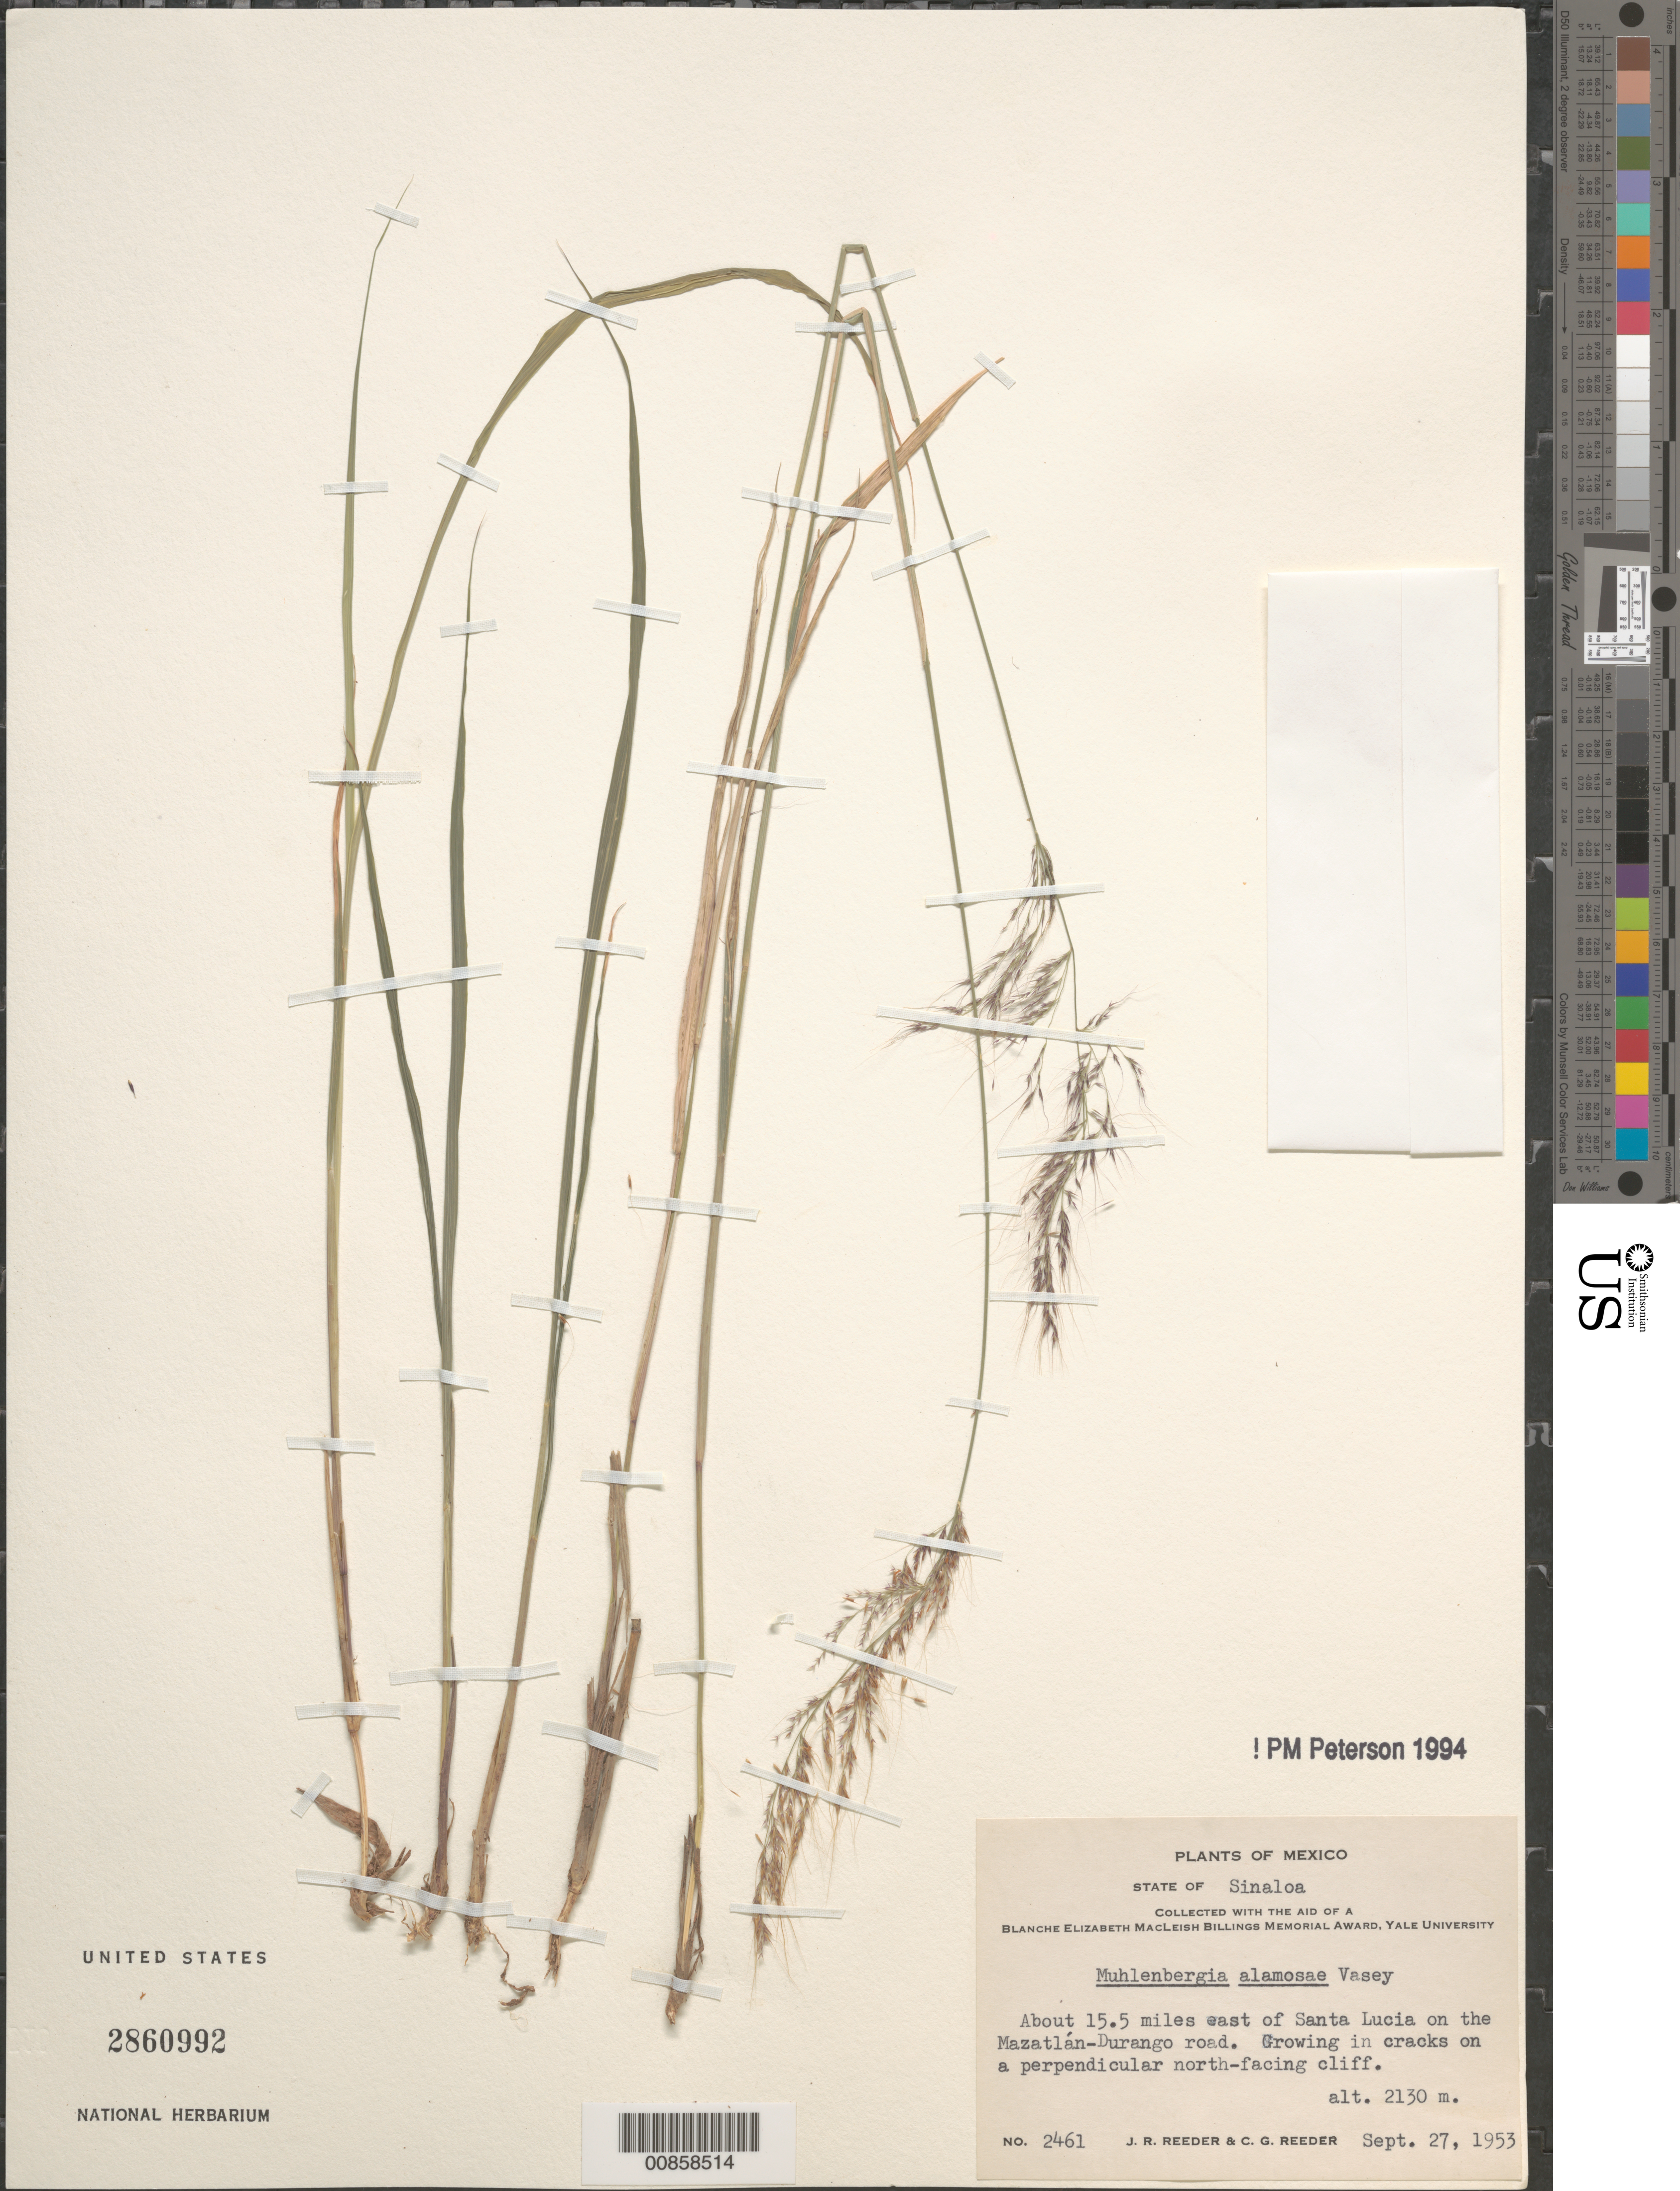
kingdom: Plantae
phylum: Tracheophyta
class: Liliopsida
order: Poales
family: Poaceae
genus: Muhlenbergia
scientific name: Muhlenbergia alamosae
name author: Vasey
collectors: C. G. Reeder & J. R. Reeder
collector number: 2461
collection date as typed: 27 Sep 1953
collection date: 1953-09-27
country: Mexico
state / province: Sinaloa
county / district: Concordia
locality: About 15.5 mi E of Santa Lucía on the Mazatlán-Durango road, mpio. Concordia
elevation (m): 2130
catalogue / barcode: US 2860992